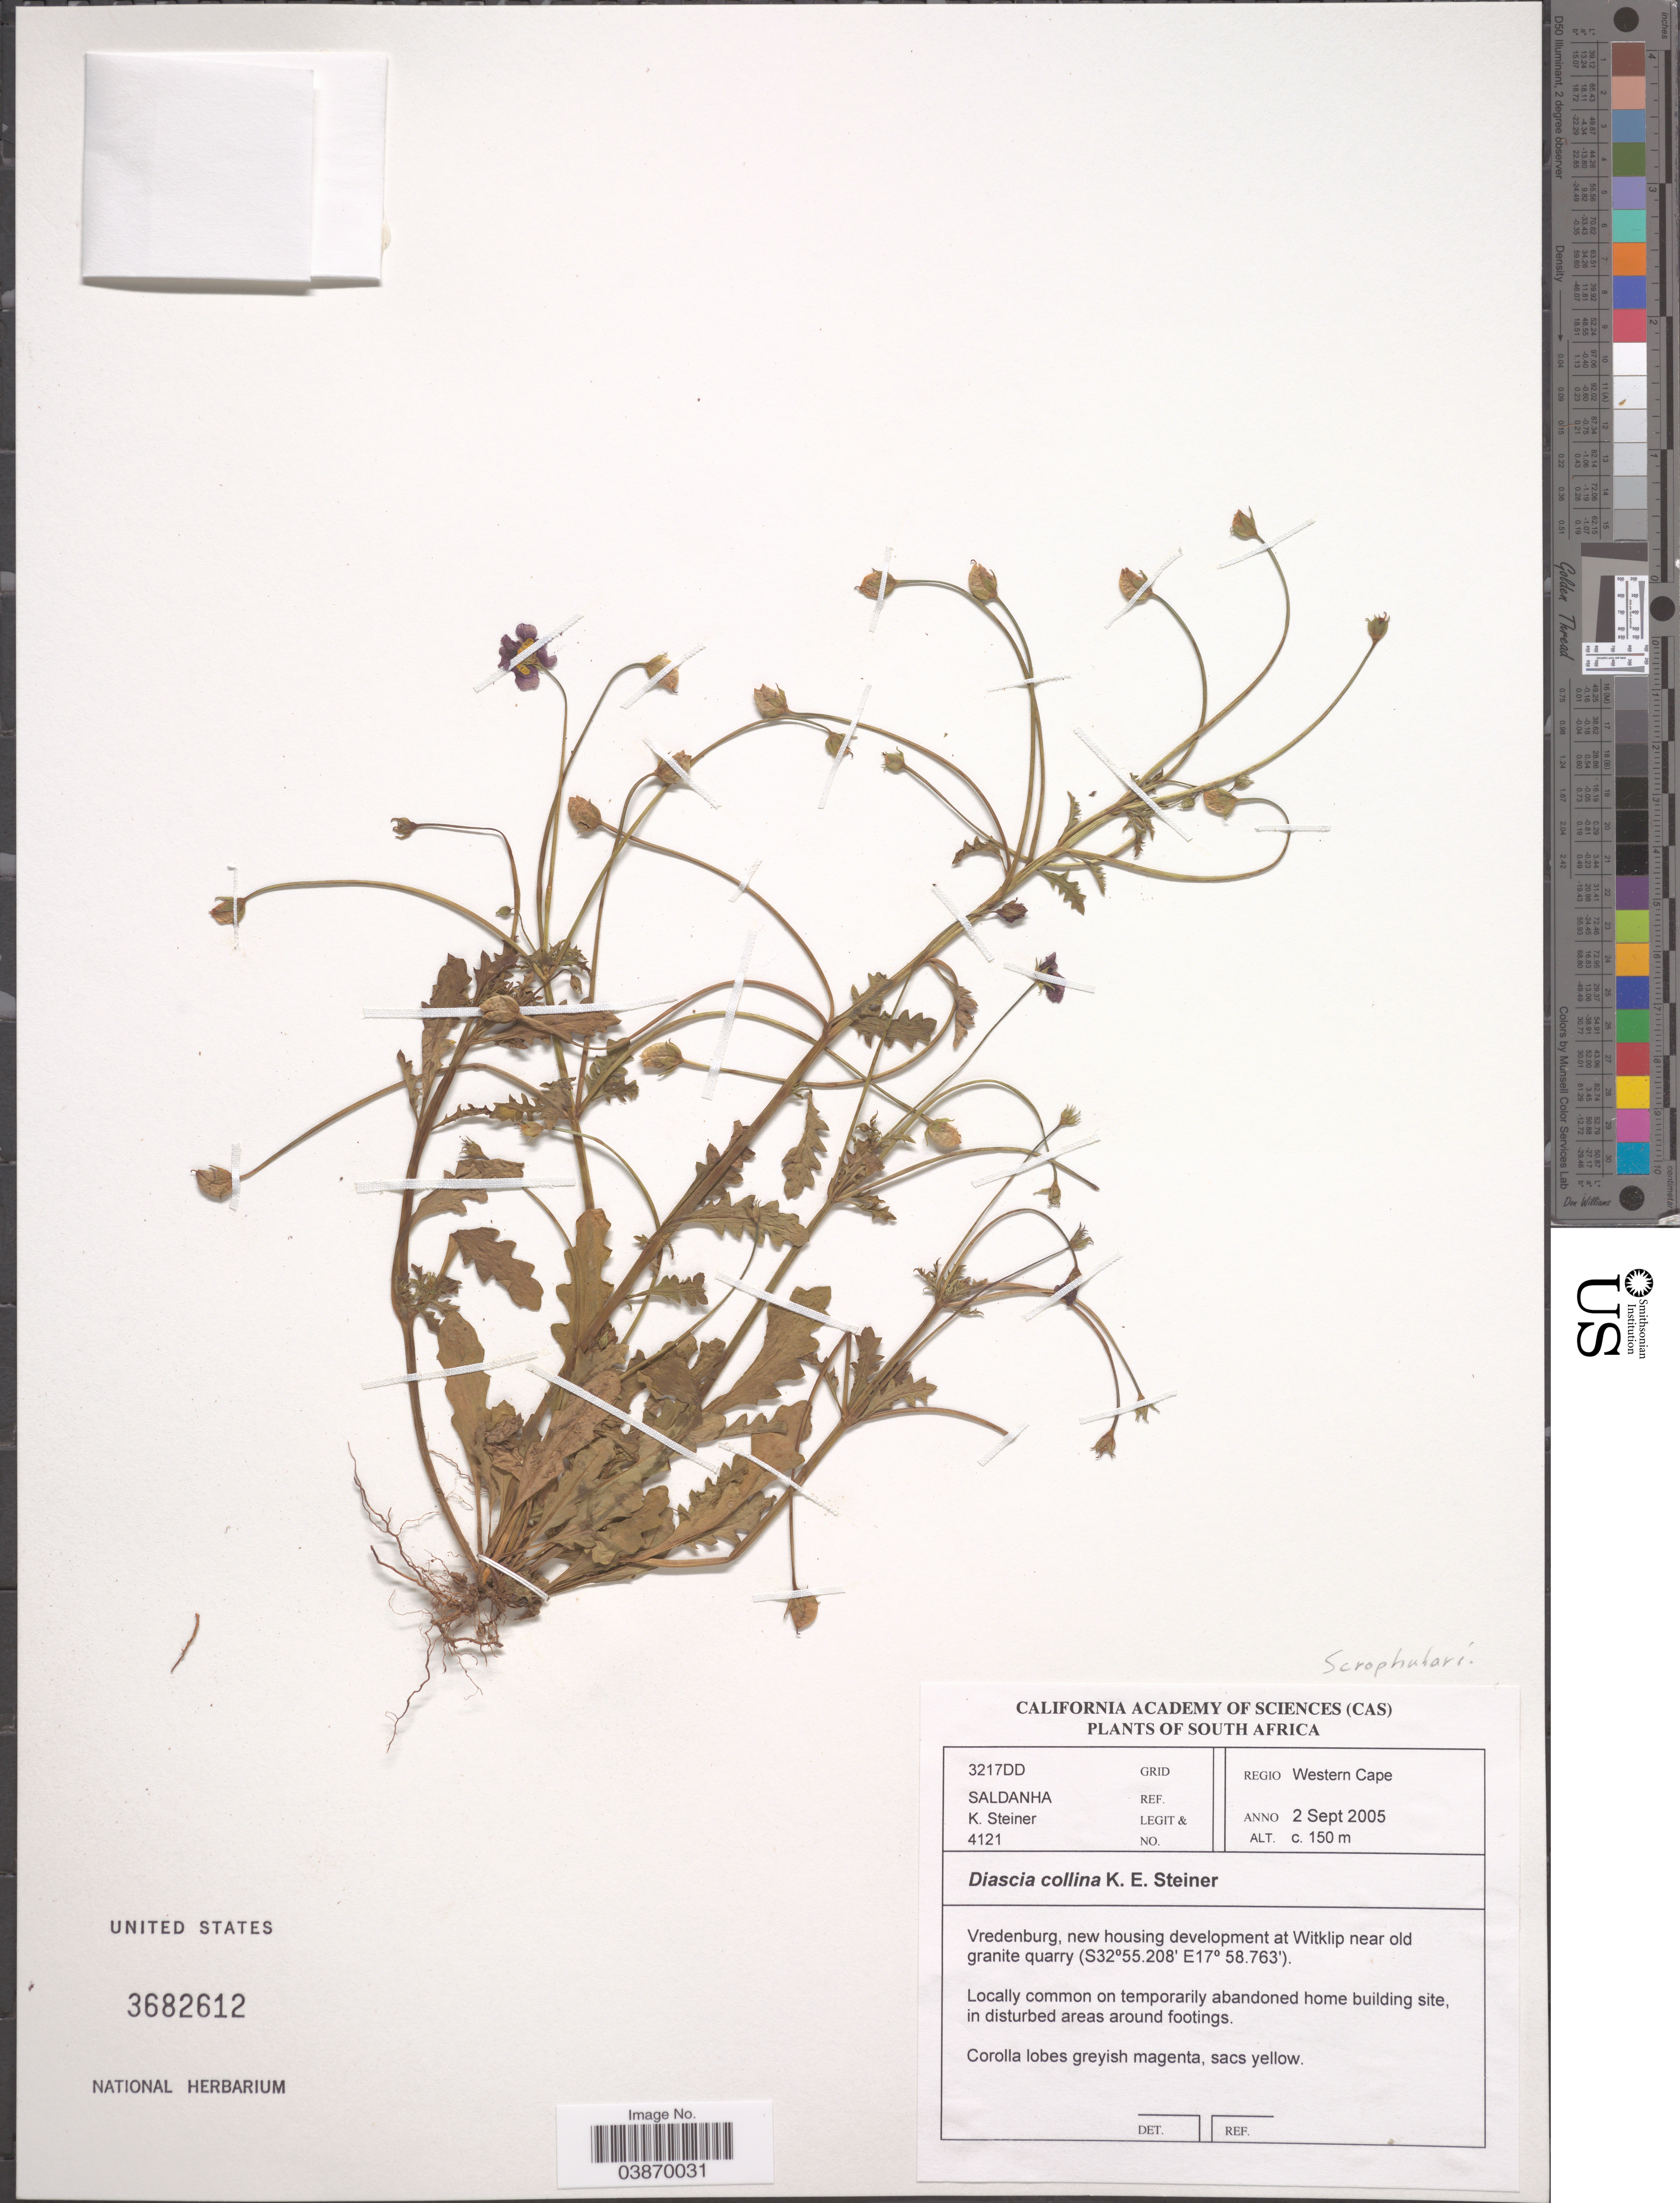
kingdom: Plantae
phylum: Tracheophyta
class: Magnoliopsida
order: Lamiales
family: Scrophulariaceae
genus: Diascia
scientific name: Diascia collina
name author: K.E. Steiner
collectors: K. Steiner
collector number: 4121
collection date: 2005-09-02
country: South Africa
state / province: Western Cape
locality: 3217DD Grid. Saldanha Ref. Regio Western Cape. Vredenburg, new housing development at Witklip near old granite quarry.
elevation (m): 150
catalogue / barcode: US 3682612